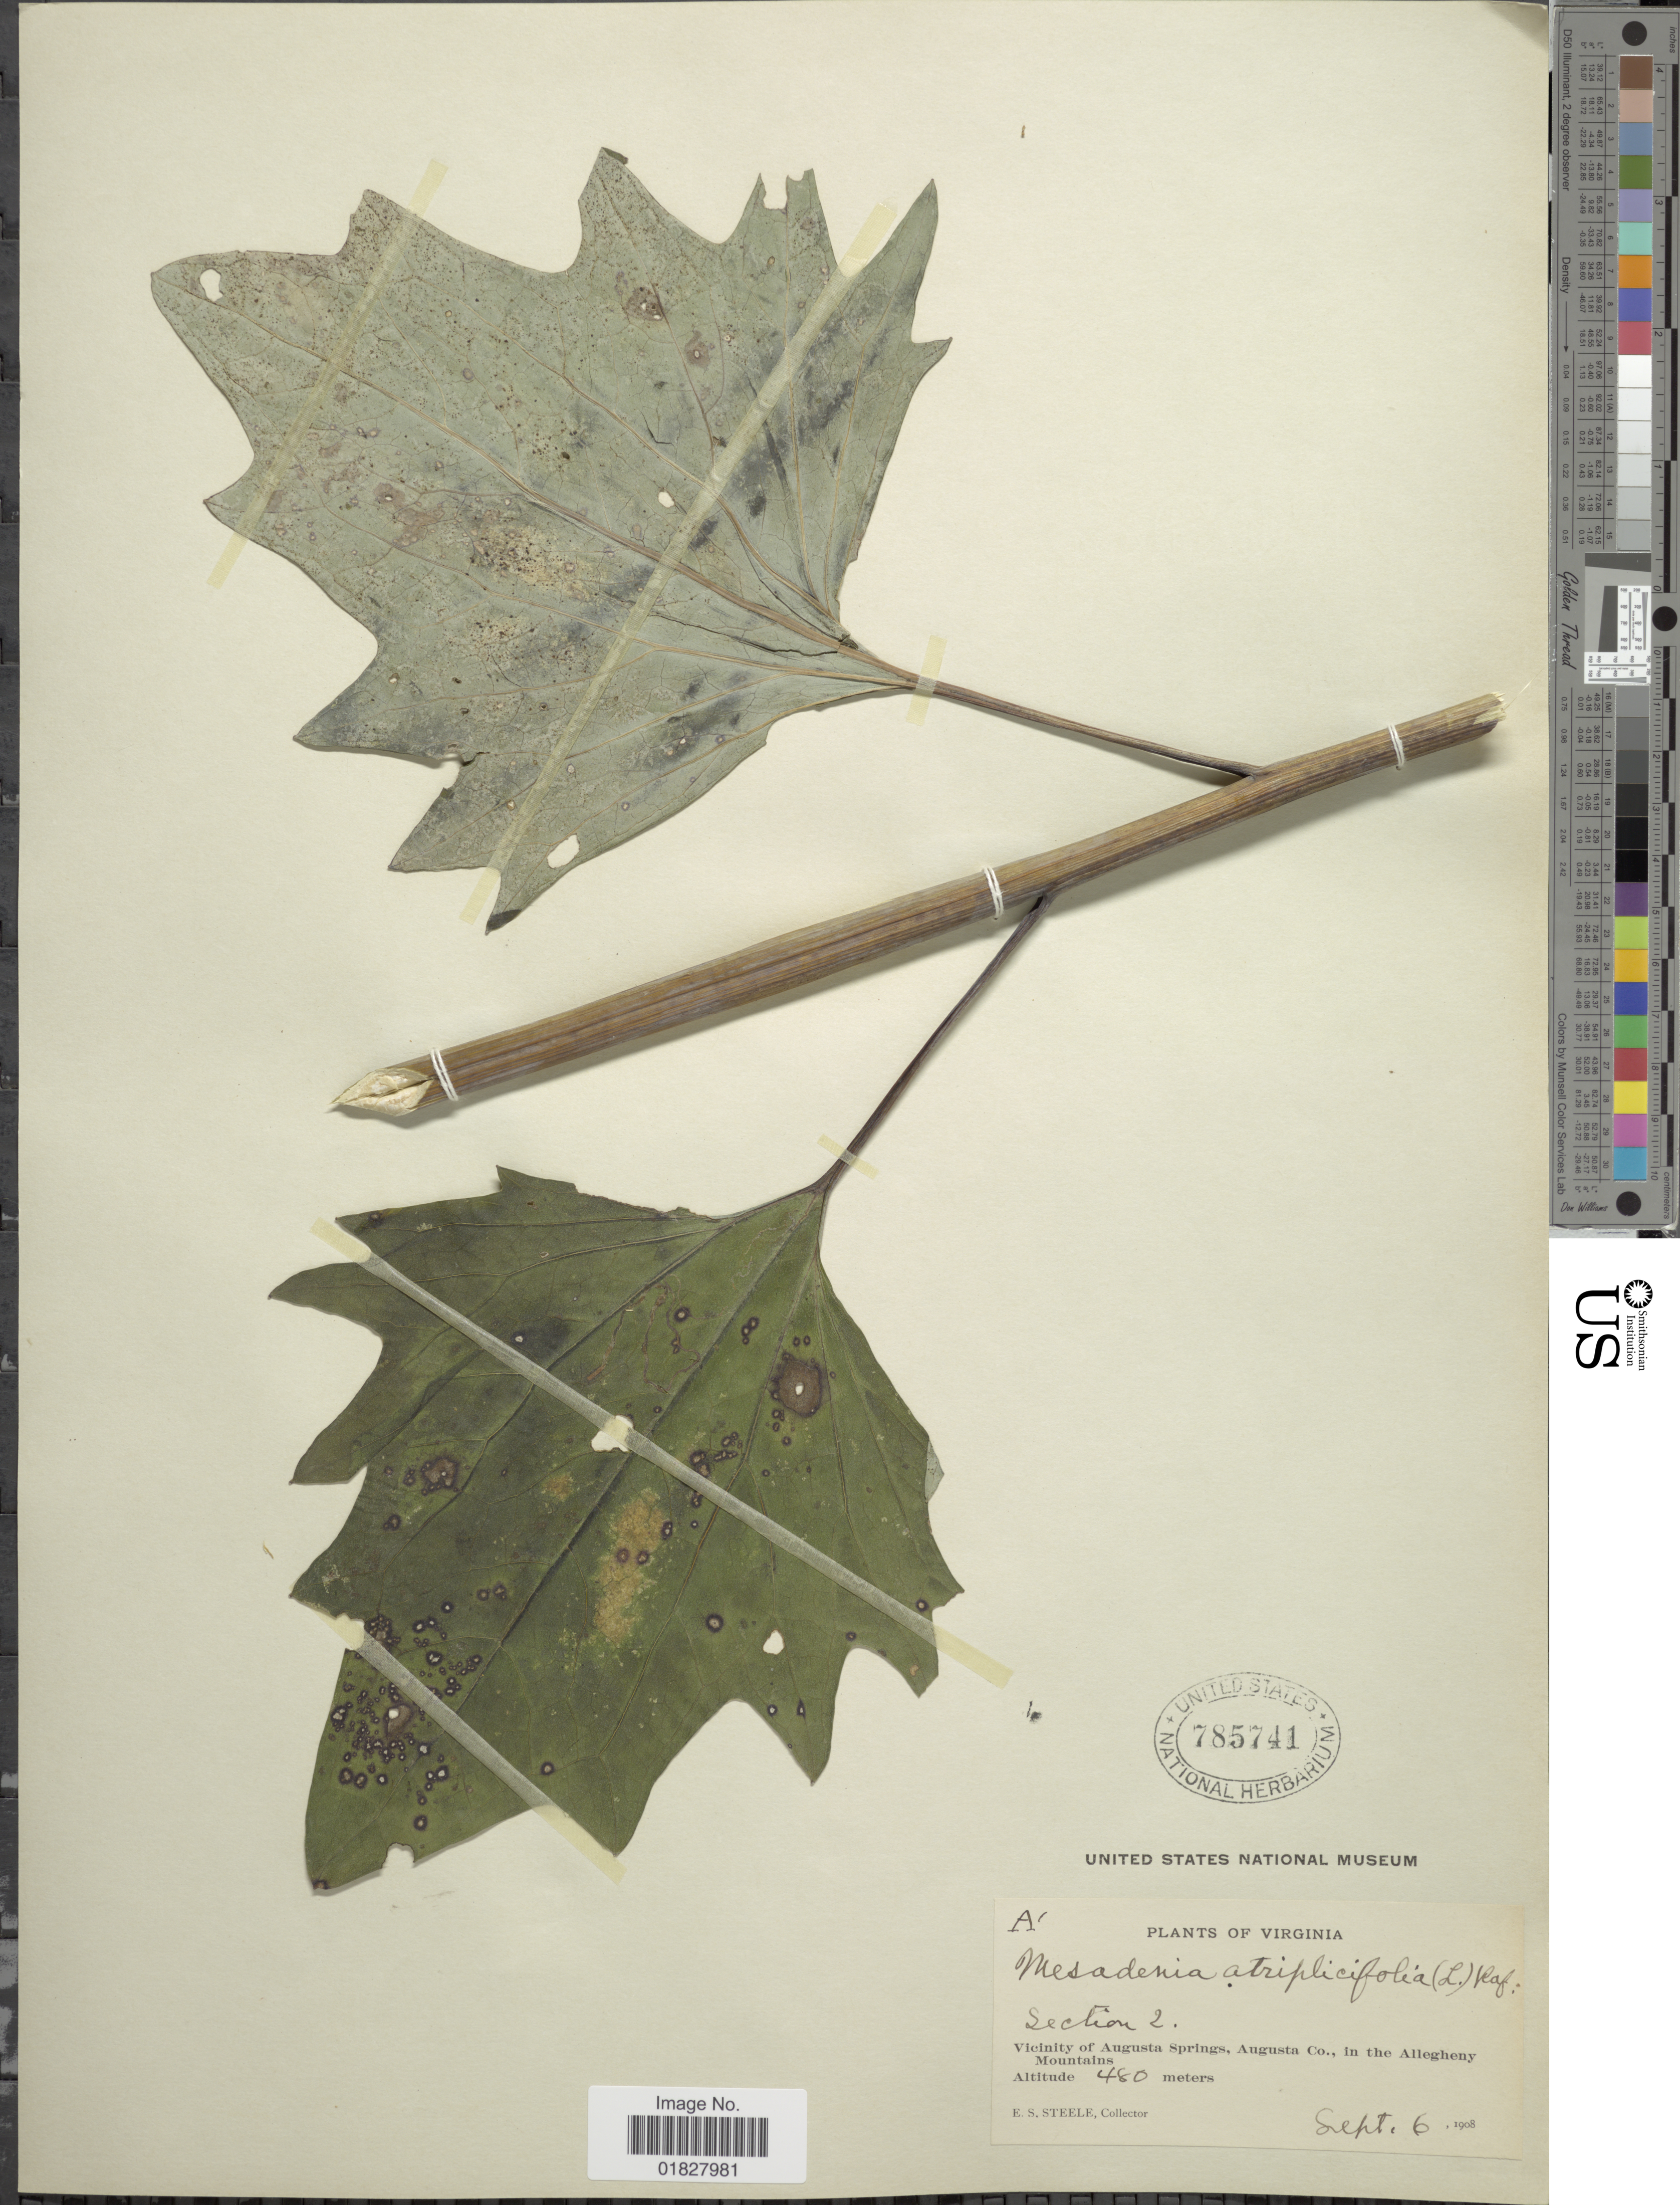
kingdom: Plantae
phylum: Tracheophyta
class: Magnoliopsida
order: Asterales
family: Asteraceae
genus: Arnoglossum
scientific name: Arnoglossum atriplicifolium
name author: (L.) H. Rob.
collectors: E. Steele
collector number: A1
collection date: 1908-09-06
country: United States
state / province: Virginia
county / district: Augusta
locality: Section 2, Vicinity of Augusta Springs, Augusta Co., in the Allegheny Mountains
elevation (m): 480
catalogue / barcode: US 785741